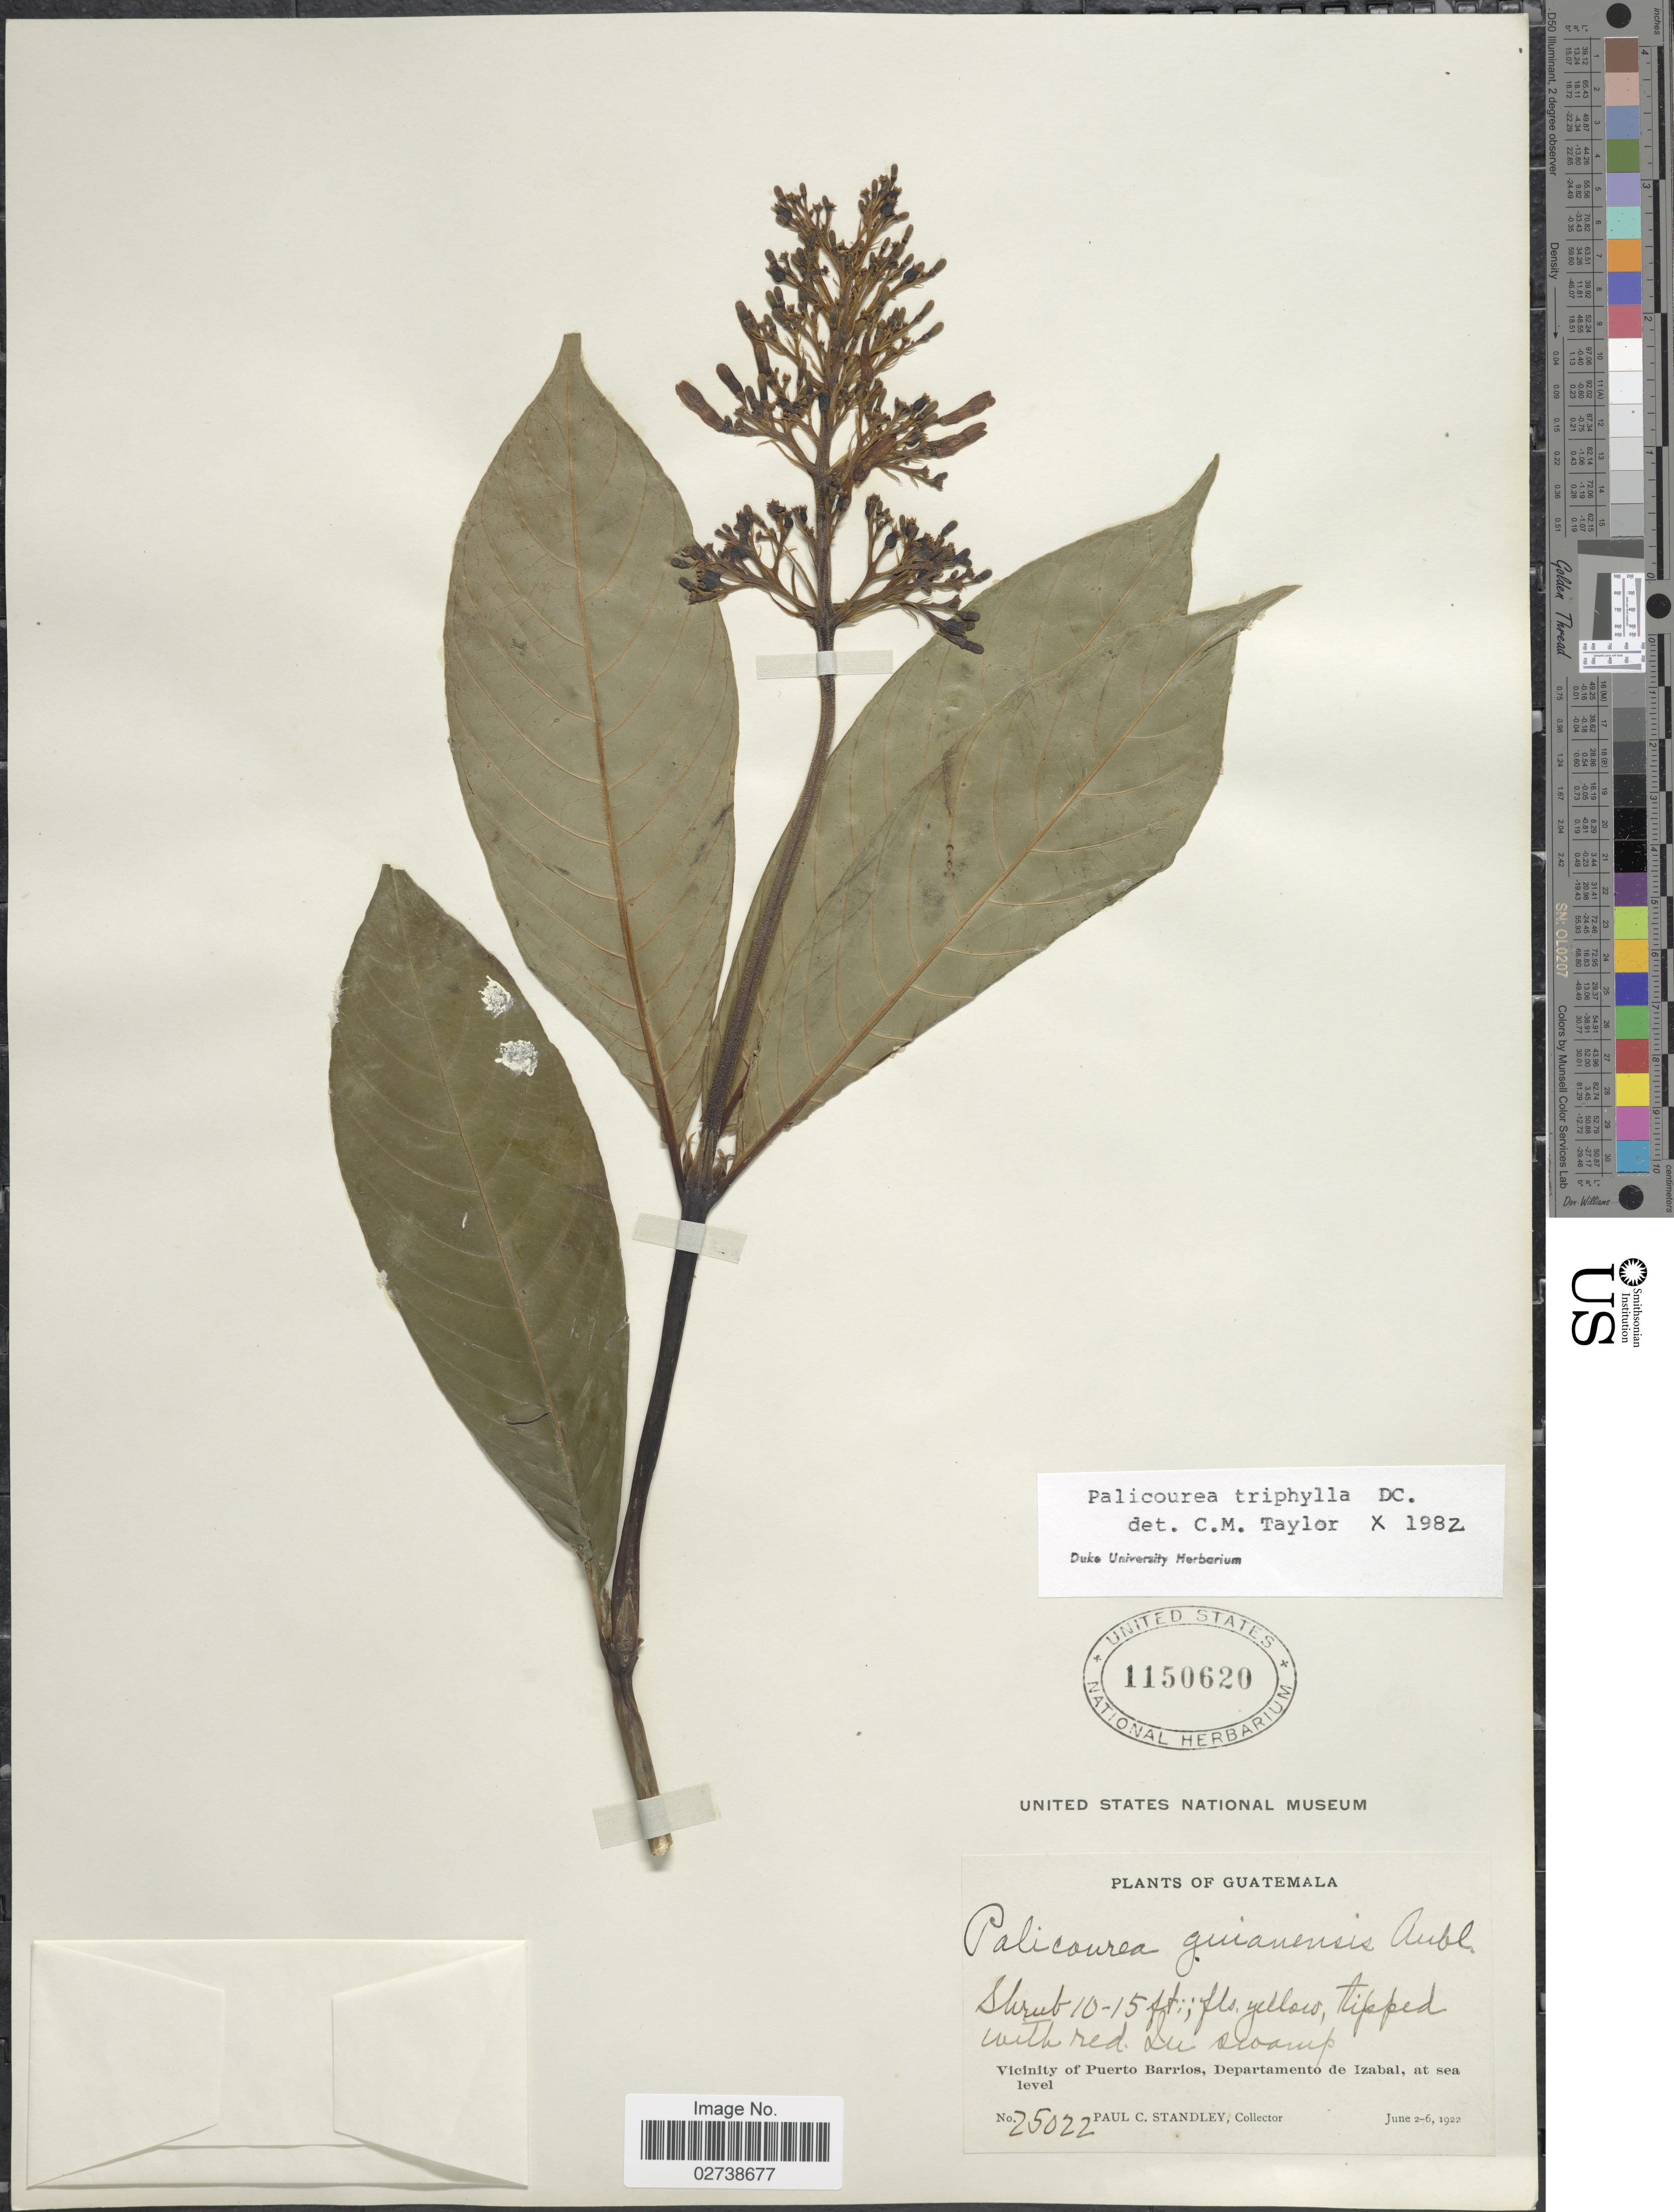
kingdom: Plantae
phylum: Tracheophyta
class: Magnoliopsida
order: Gentianales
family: Rubiaceae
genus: Palicourea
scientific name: Palicourea triphylla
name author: DC.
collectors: P. C. Standley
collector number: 25022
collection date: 1922-06-02/1922-06-06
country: Guatemala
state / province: Izabal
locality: In swamp, Vicinity of Puerto Barrios, Departamento de Izabal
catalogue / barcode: US 1150620